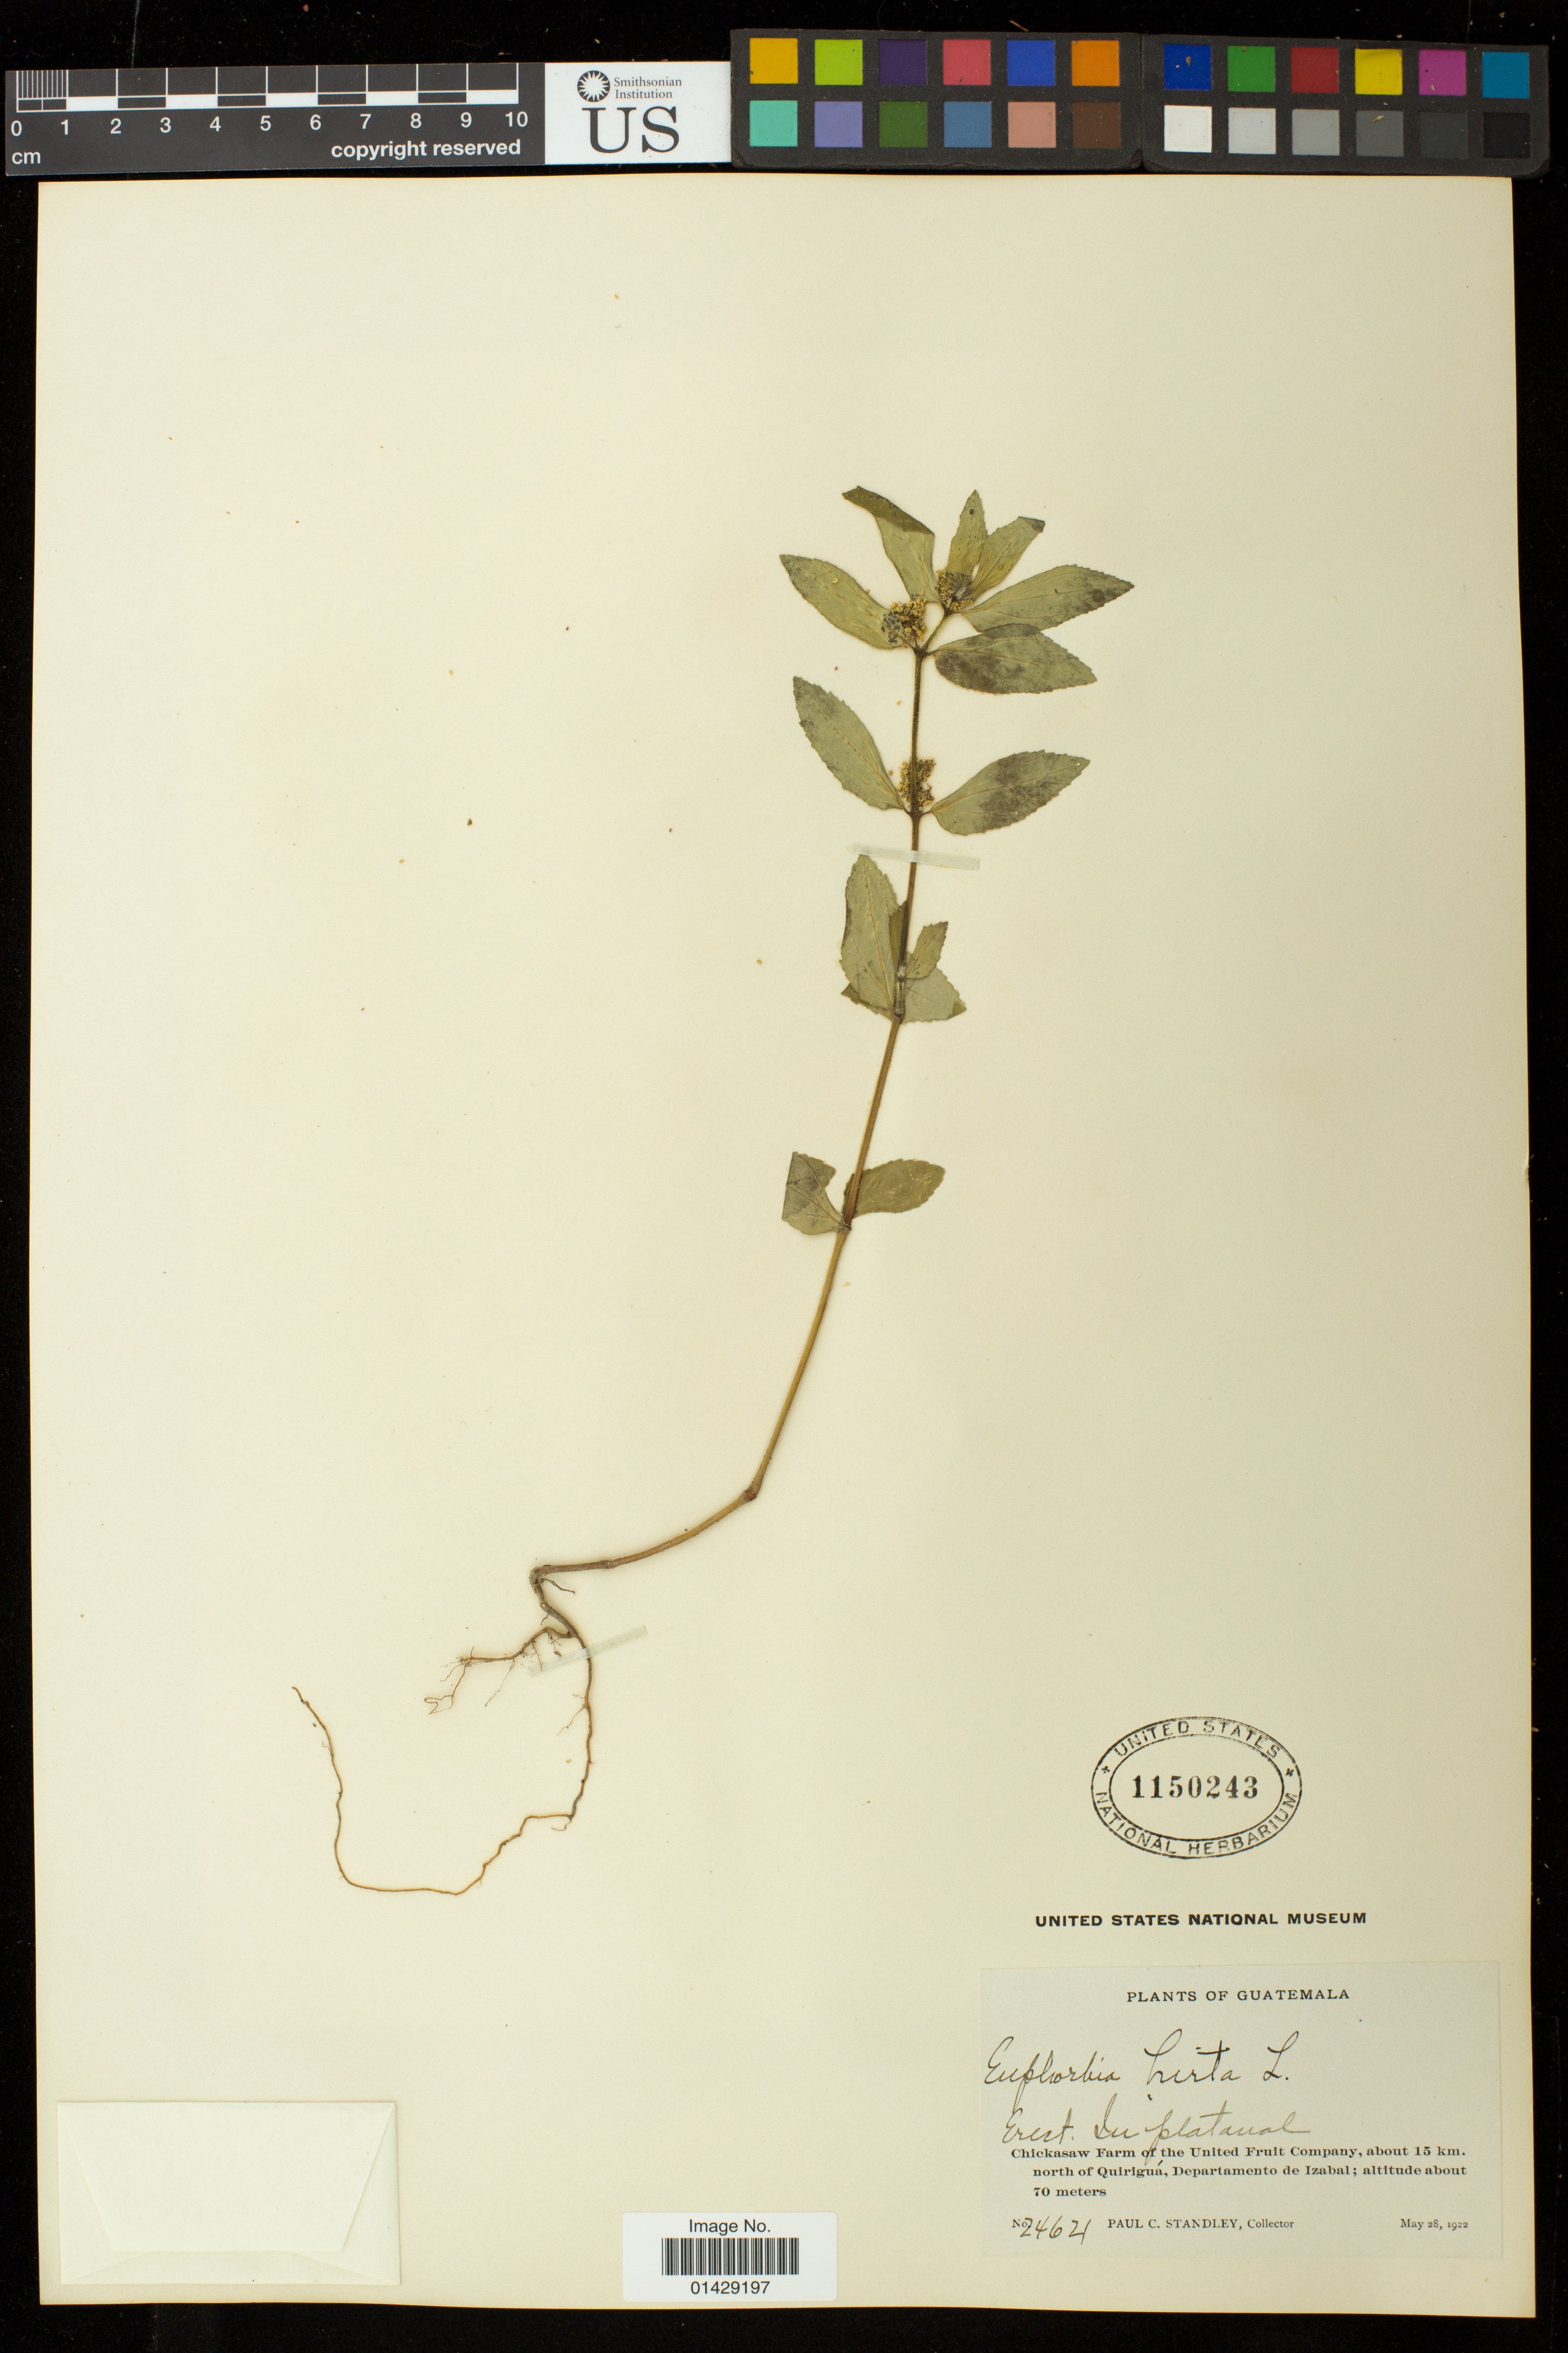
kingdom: Plantae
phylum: Tracheophyta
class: Magnoliopsida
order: Malpighiales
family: Euphorbiaceae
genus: Euphorbia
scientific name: Euphorbia hirta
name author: L.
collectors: P. C. Standley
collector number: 24621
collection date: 1922-05-28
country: Guatemala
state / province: Izabal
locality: Chickasaw Farm of the United Fruit Company, about 15 km. north of Quirigua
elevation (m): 70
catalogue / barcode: US 1150243